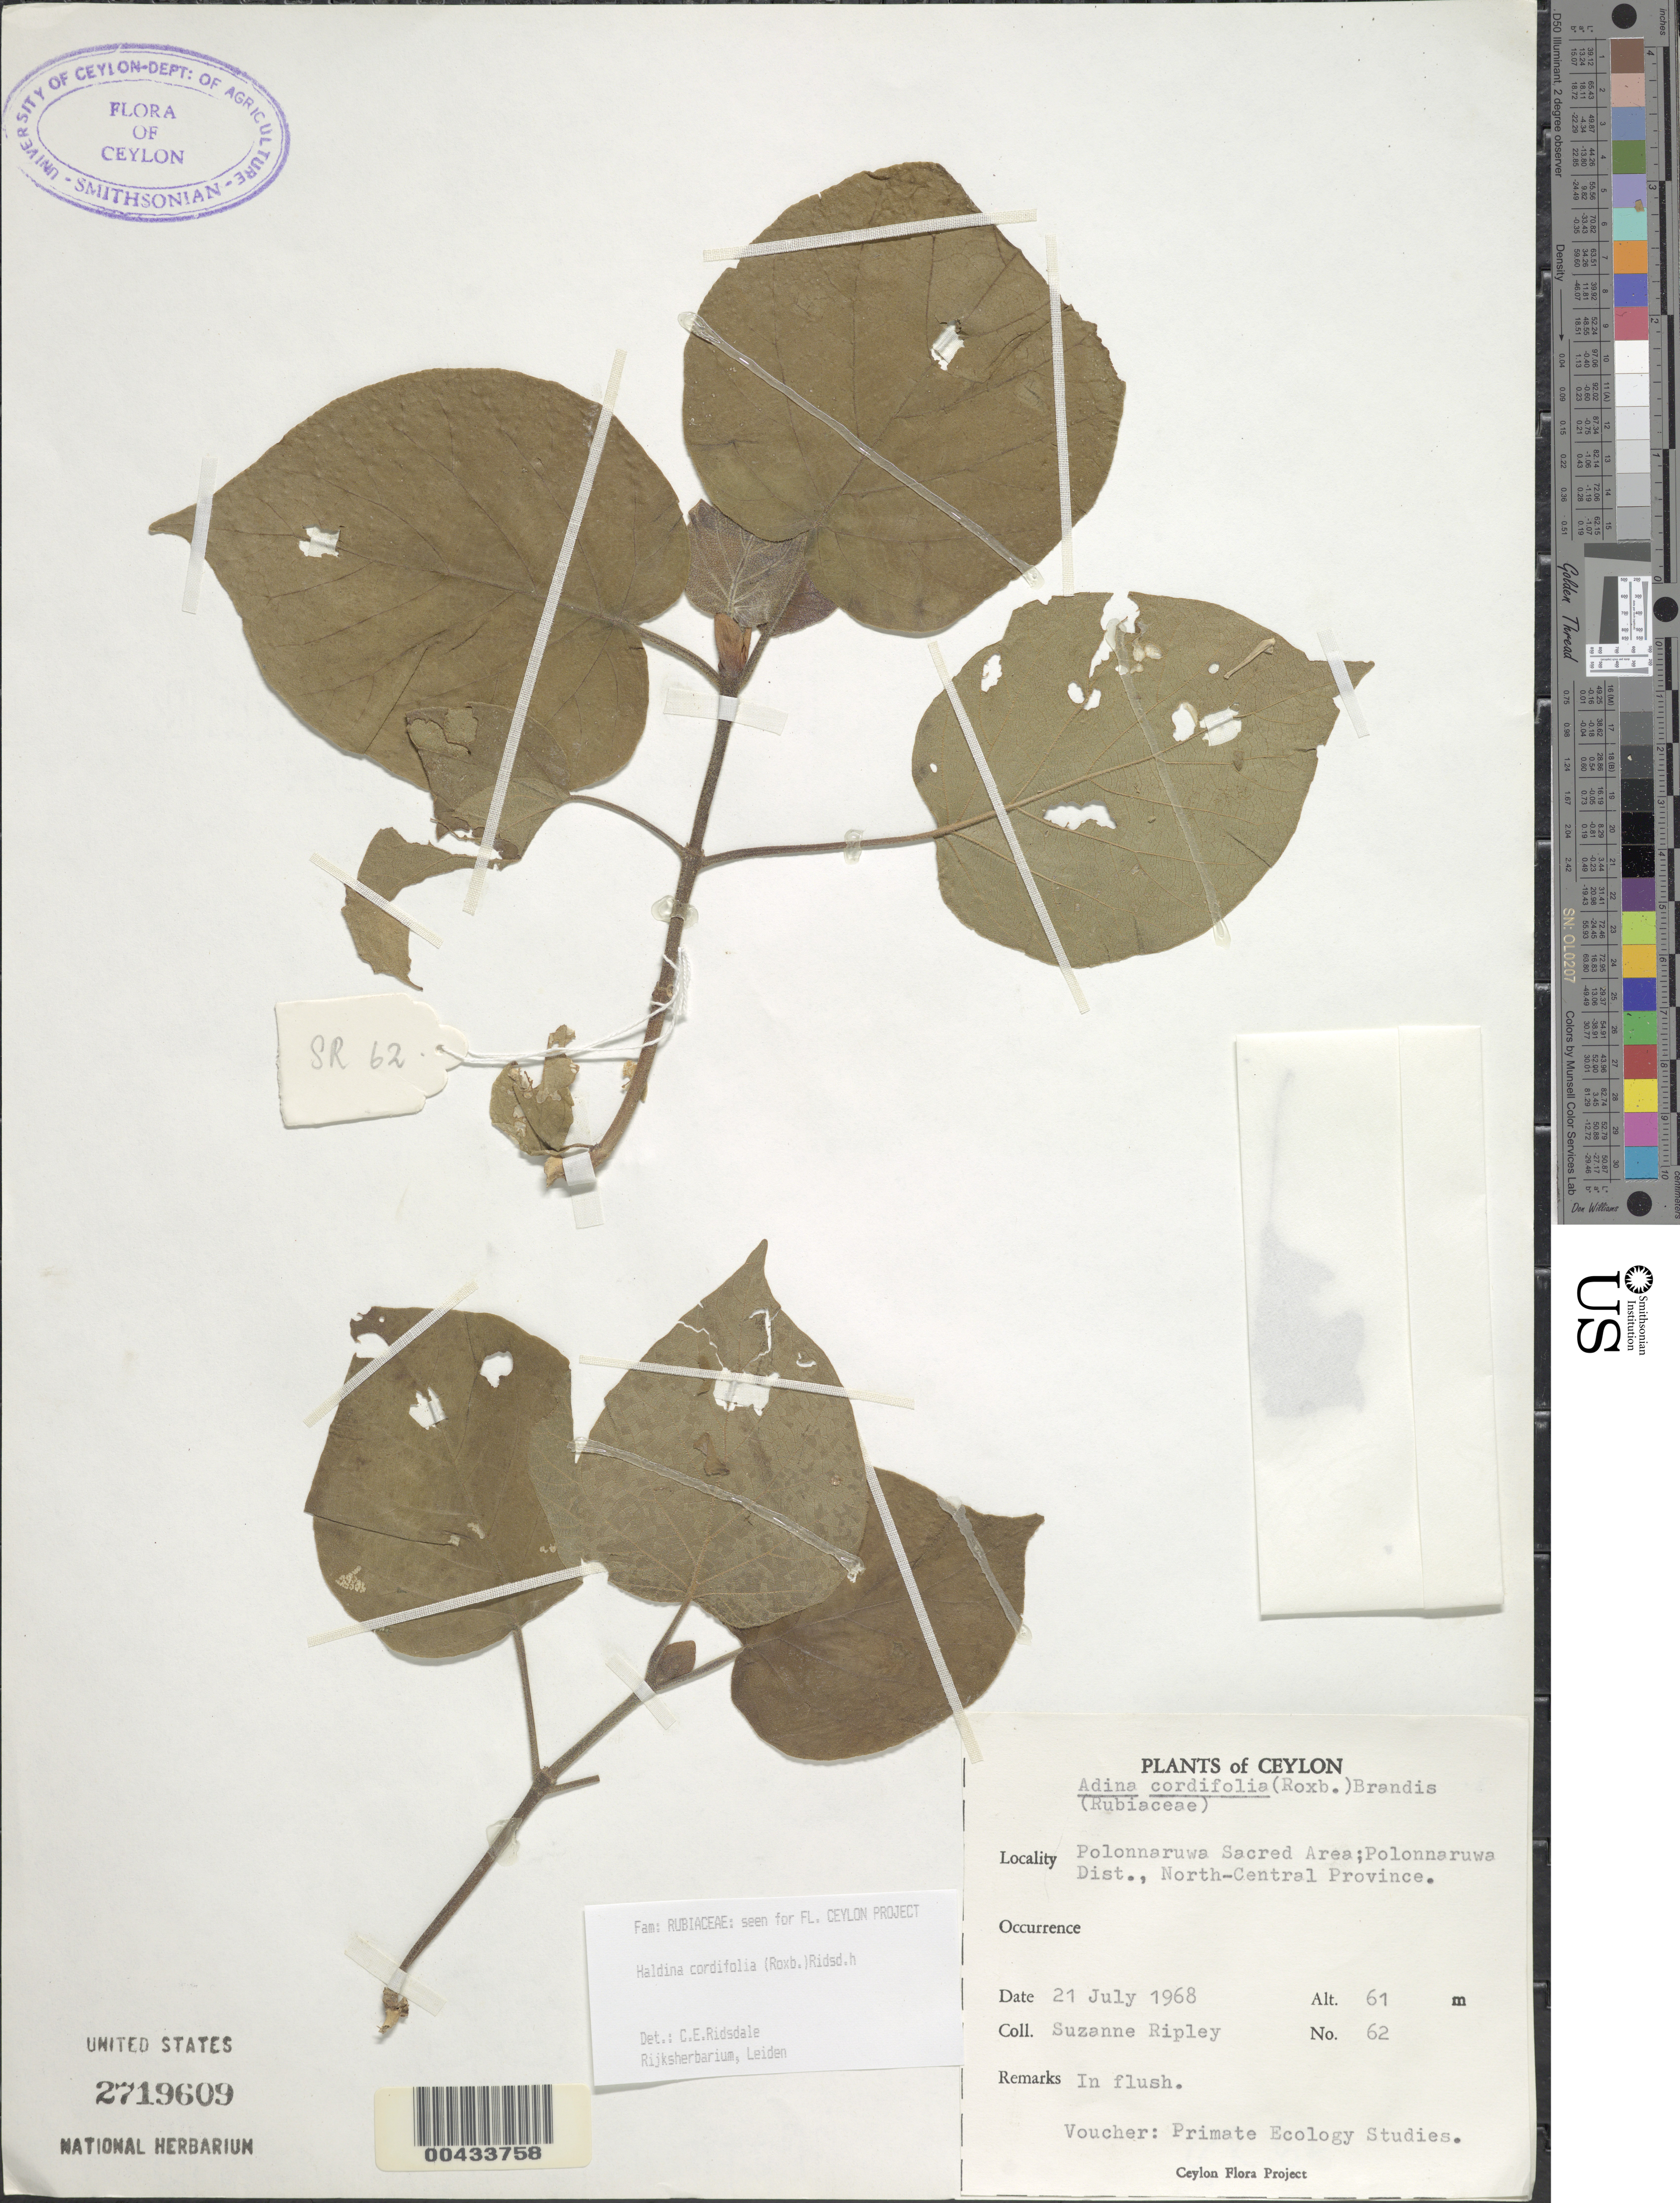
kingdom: Plantae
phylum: Tracheophyta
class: Magnoliopsida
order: Gentianales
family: Rubiaceae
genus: Haldina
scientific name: Haldina cordifolia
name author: (Roxb.) Ridsdale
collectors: S. Ripley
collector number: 62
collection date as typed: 21 Jul 1968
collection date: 1968-07-21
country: Sri Lanka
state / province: North Central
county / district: Polonnaruwa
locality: Polonnaruwa Sacred Area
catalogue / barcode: US 2719609